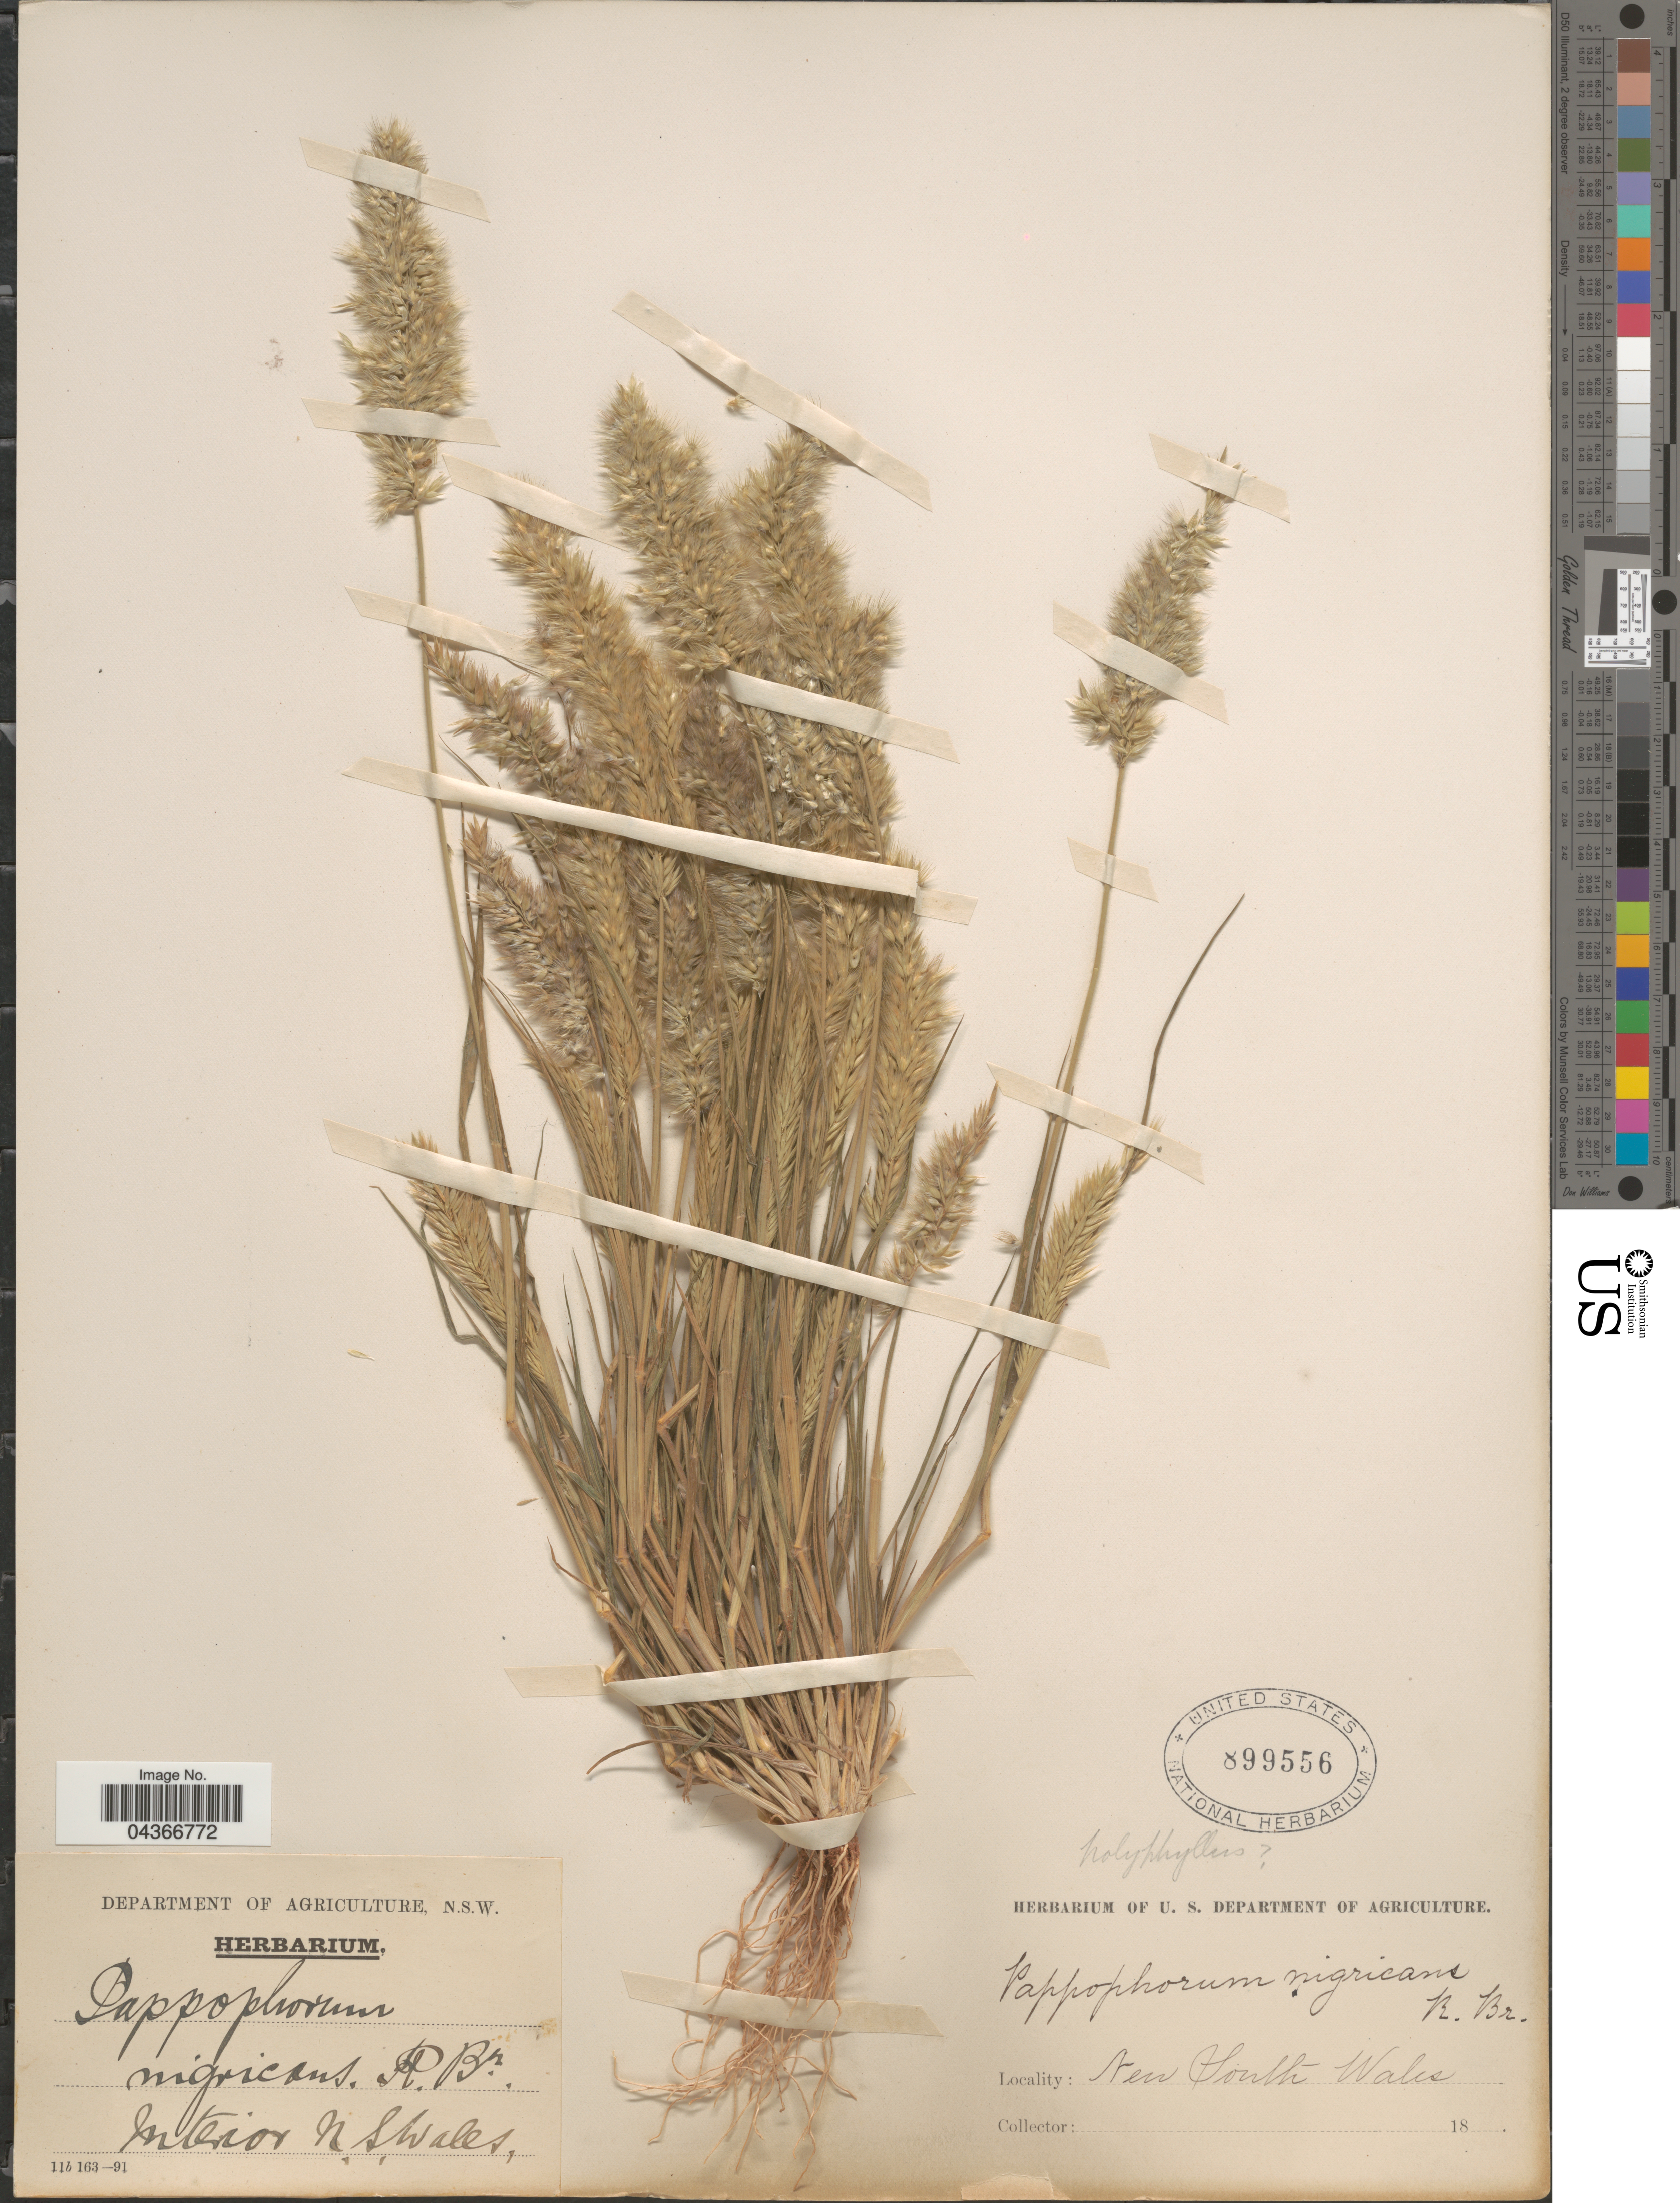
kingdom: Plantae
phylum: Tracheophyta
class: Liliopsida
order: Poales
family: Poaceae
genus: Enneapogon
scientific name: Enneapogon polyphyllus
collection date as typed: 18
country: Australia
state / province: New South Wales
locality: Interior N.S.Wales.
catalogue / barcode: US 899556